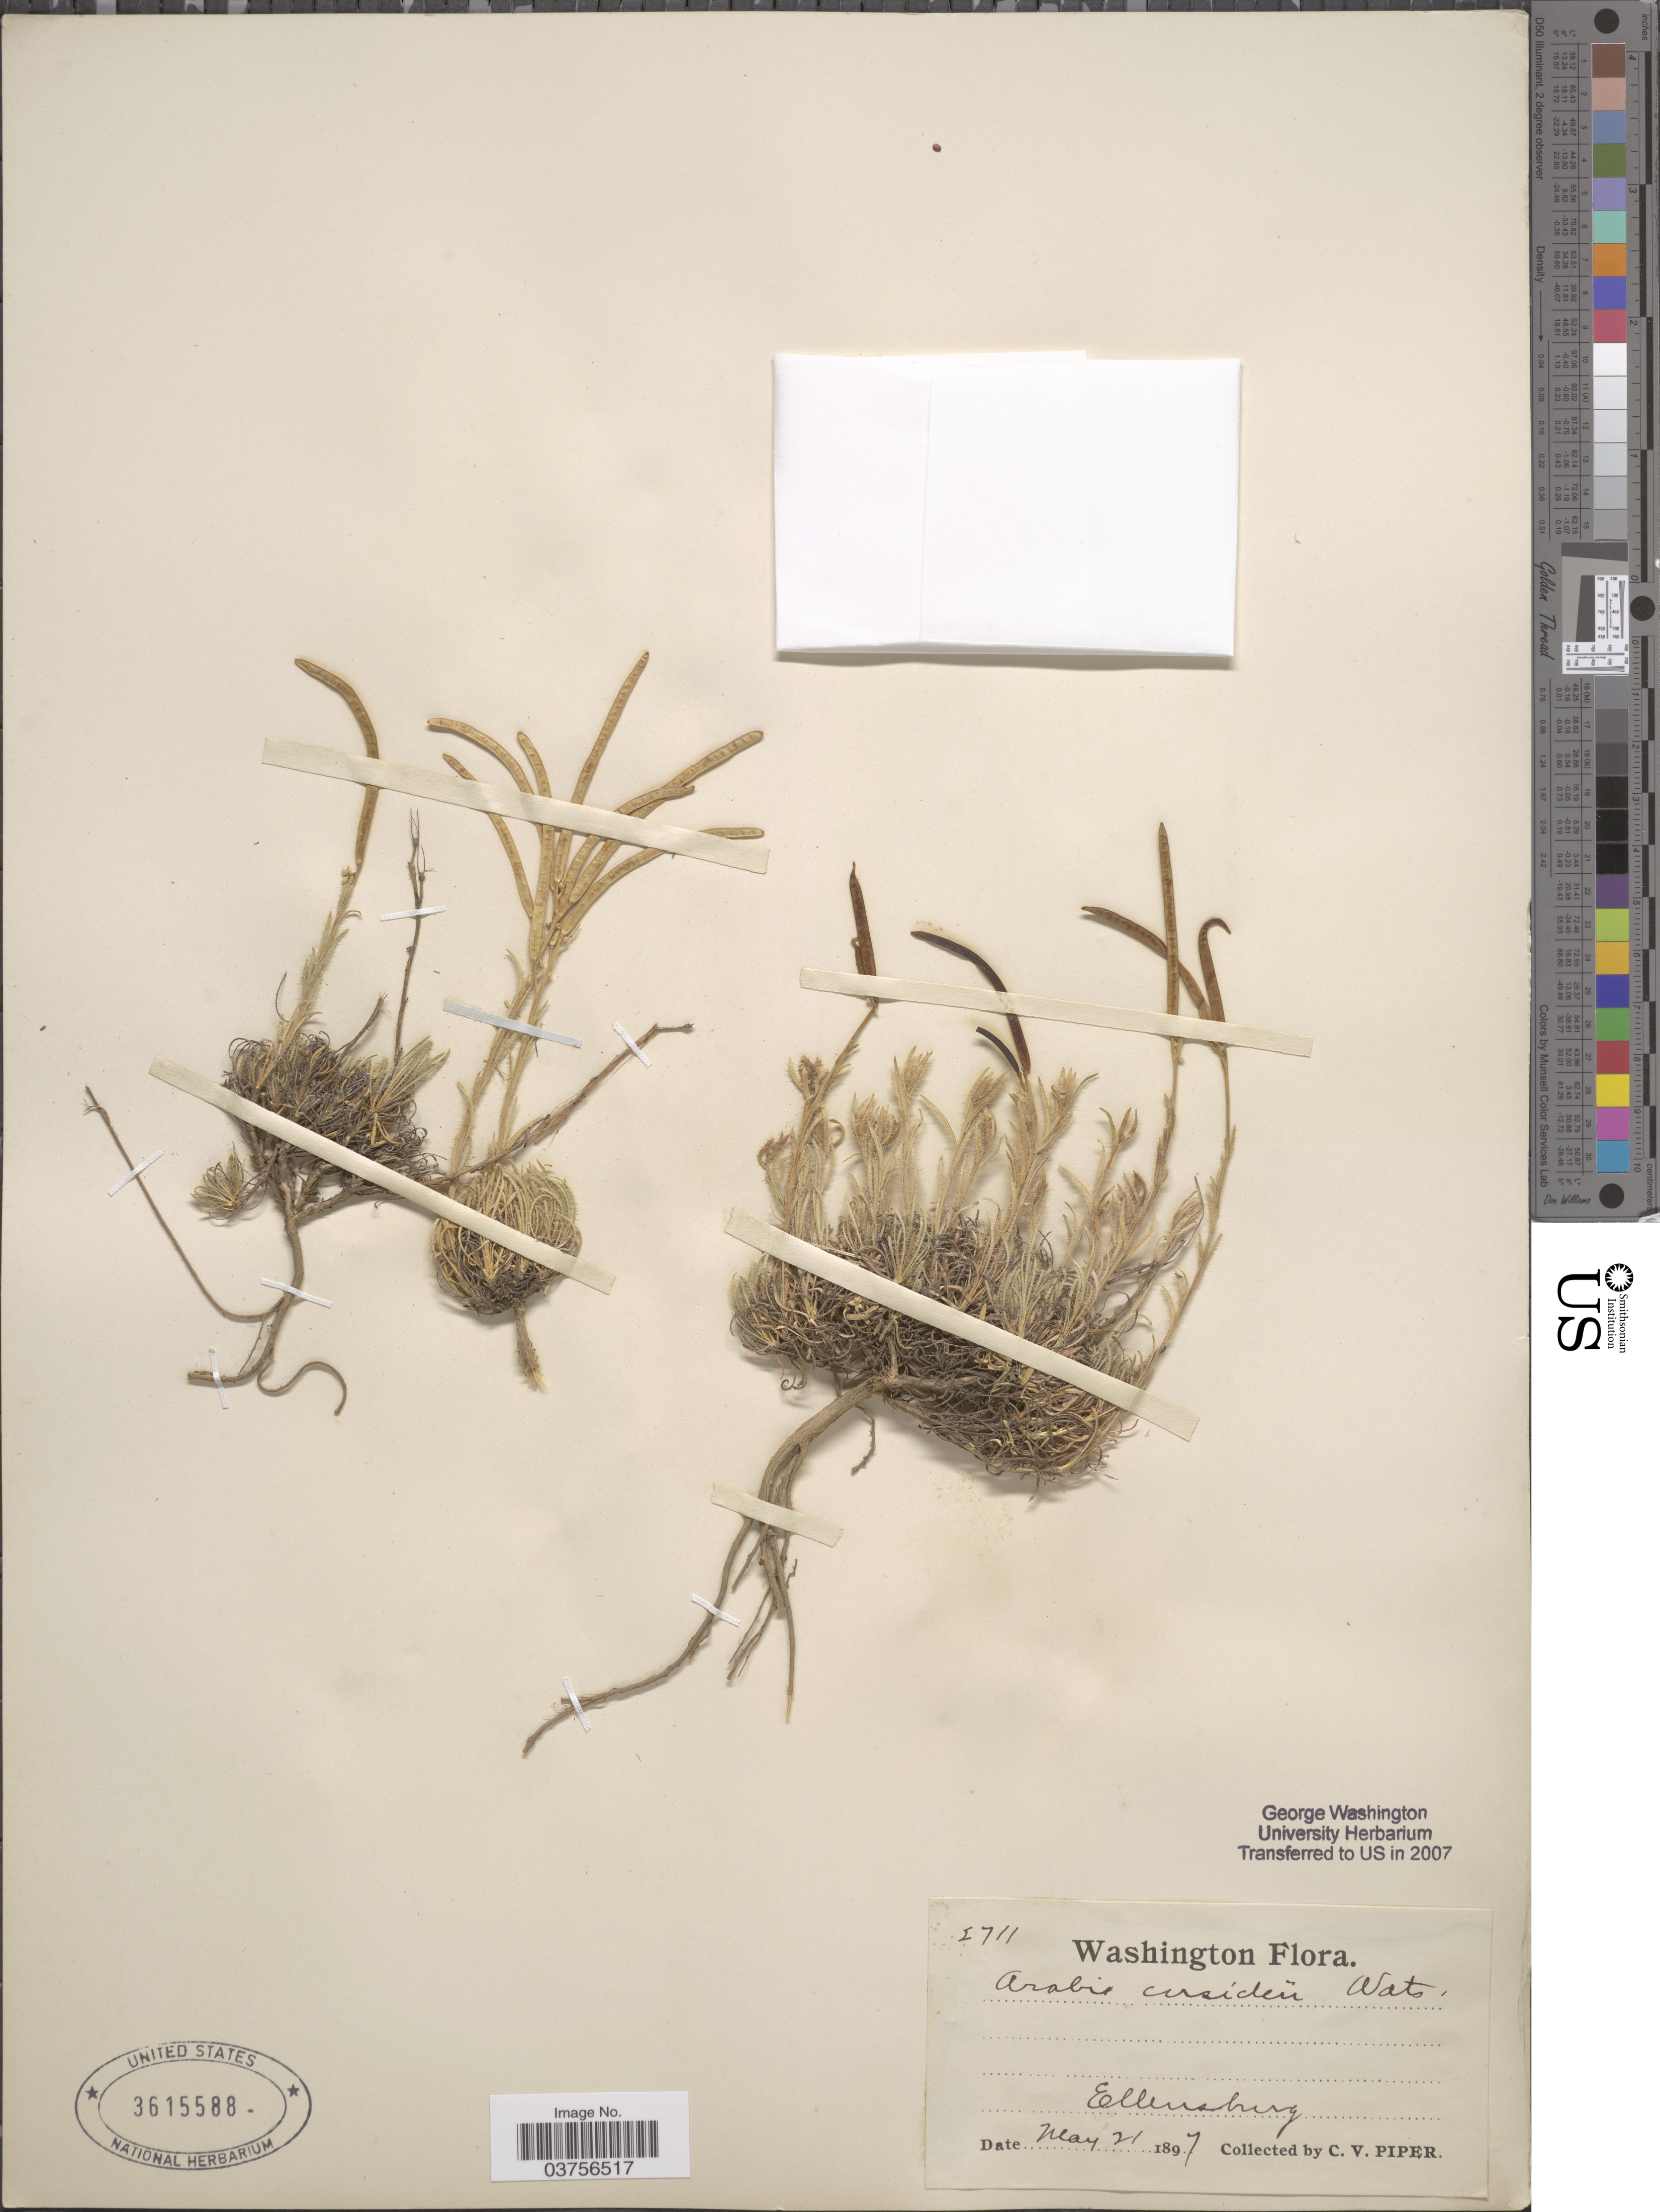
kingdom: Plantae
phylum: Tracheophyta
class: Magnoliopsida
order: Brassicales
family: Brassicaceae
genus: Arabis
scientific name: Arabis cusickii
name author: S. Watson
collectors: C. V. Piper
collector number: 2711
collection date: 1897-05-21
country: United States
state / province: Washington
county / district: Kittitas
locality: Ellensburg.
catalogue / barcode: US 3615588